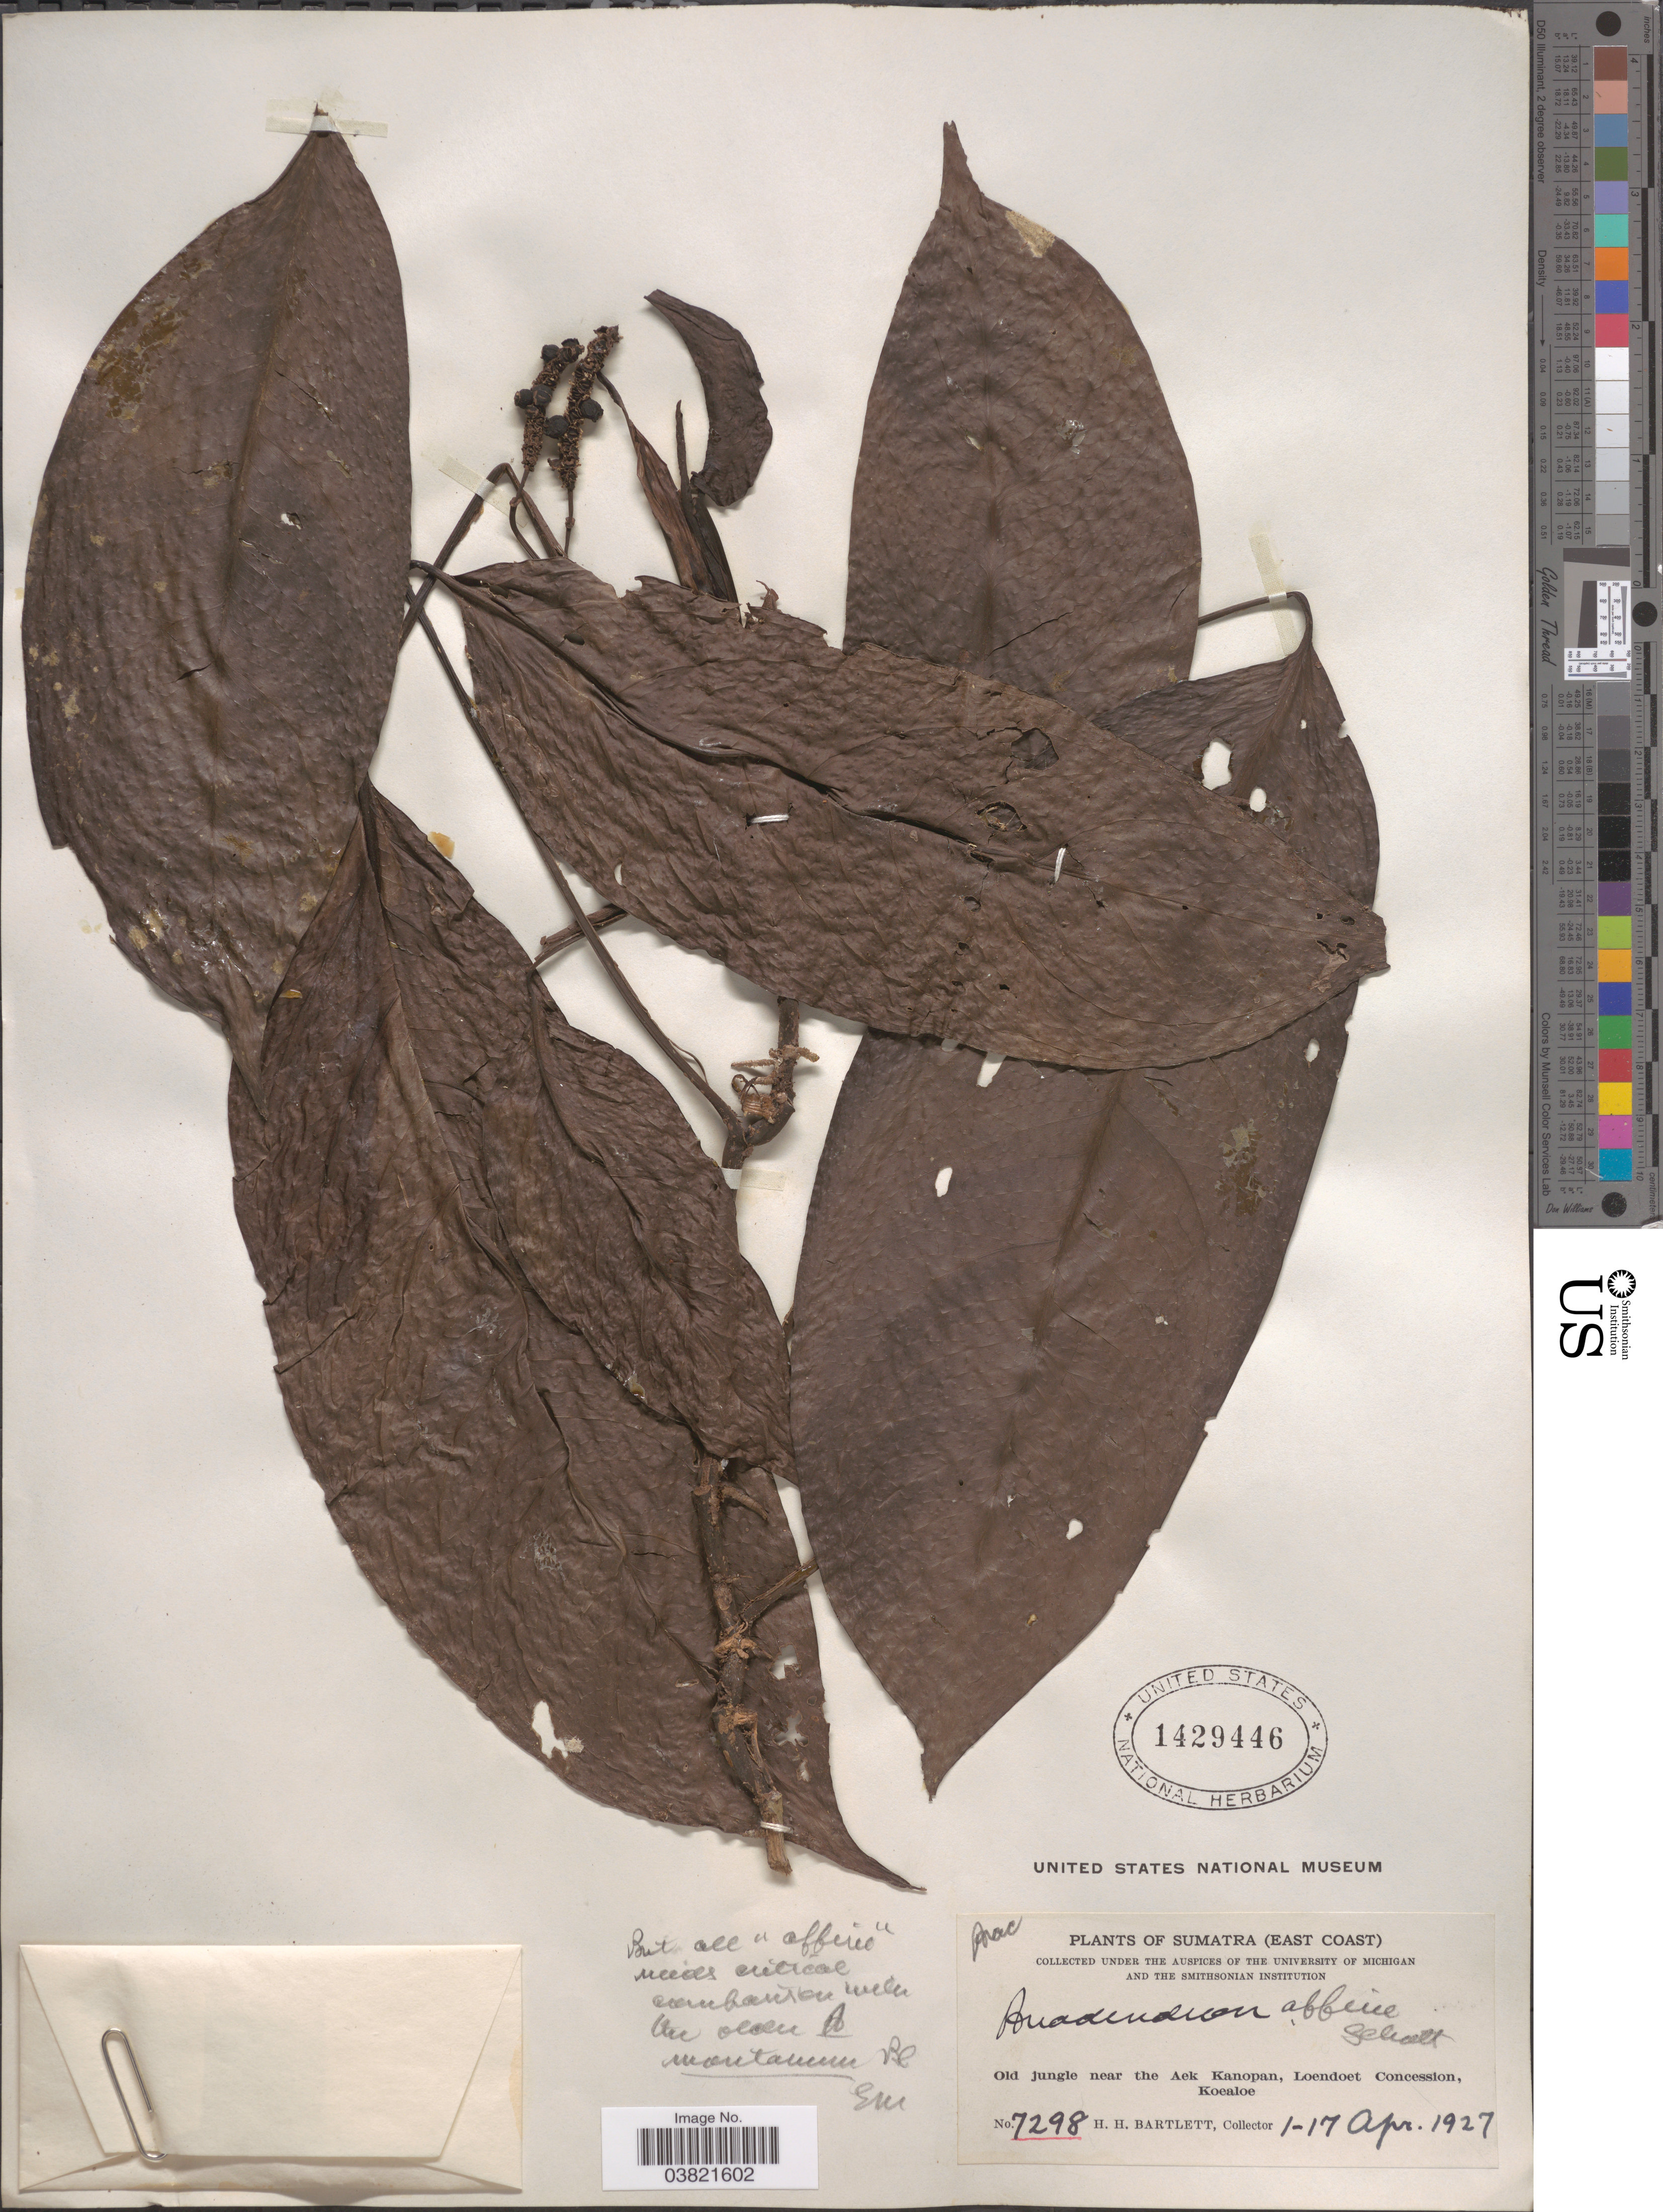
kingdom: Plantae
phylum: Tracheophyta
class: Liliopsida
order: Alismatales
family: Araceae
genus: Anadendrum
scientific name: Anadendrum affine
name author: Schott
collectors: H. H. Bartlett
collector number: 7298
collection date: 1927-04-01/1927-04-17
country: Indonesia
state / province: Sumatra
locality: (East Coast). Old jungle near the Aek Kanopan, Loendoet Concession, Koealoe.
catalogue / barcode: US 1429446